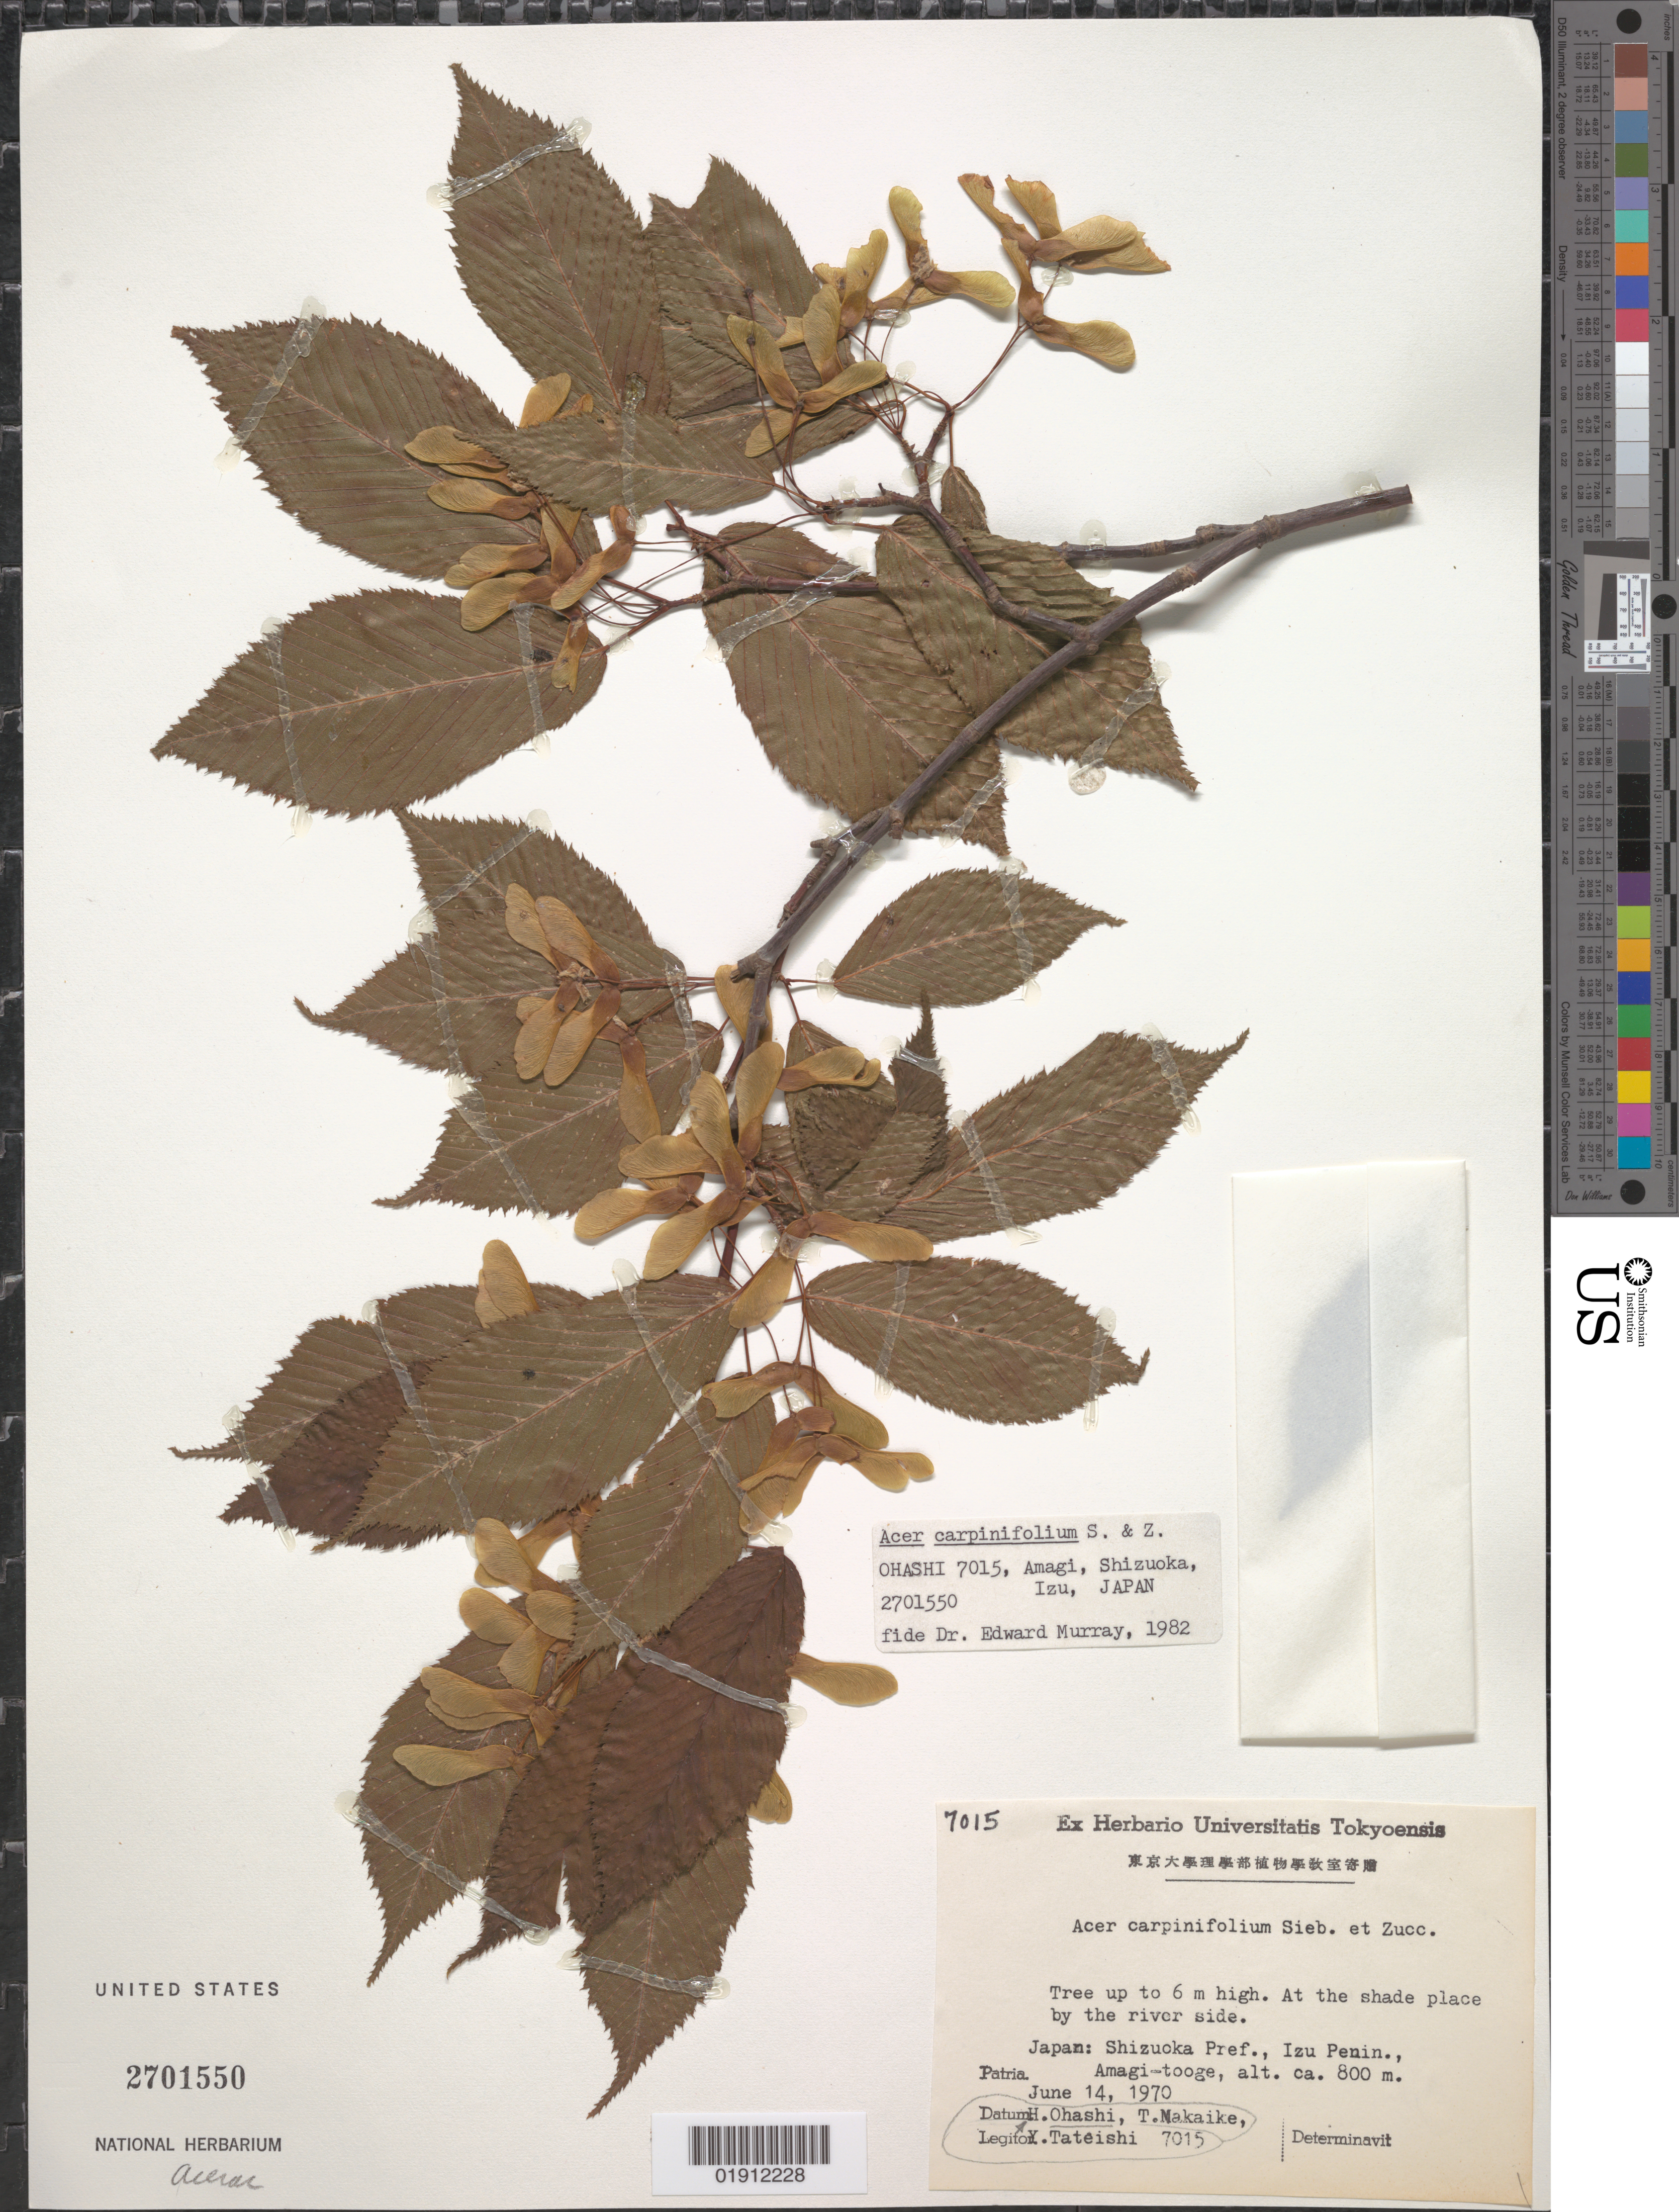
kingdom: Plantae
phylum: Tracheophyta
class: Magnoliopsida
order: Sapindales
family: Sapindaceae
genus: Acer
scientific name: Acer carpinifolium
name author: Siebold & Zucc.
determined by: Murray, Edward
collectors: H. Ohashi, T. Nakaike & Y. Tateishi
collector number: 7015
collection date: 1970-06-14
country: Japan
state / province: Sizuoka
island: Honshu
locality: Izu Penin, Amagi-tooge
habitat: At the shade place by the river side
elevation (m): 800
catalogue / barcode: US 2701550